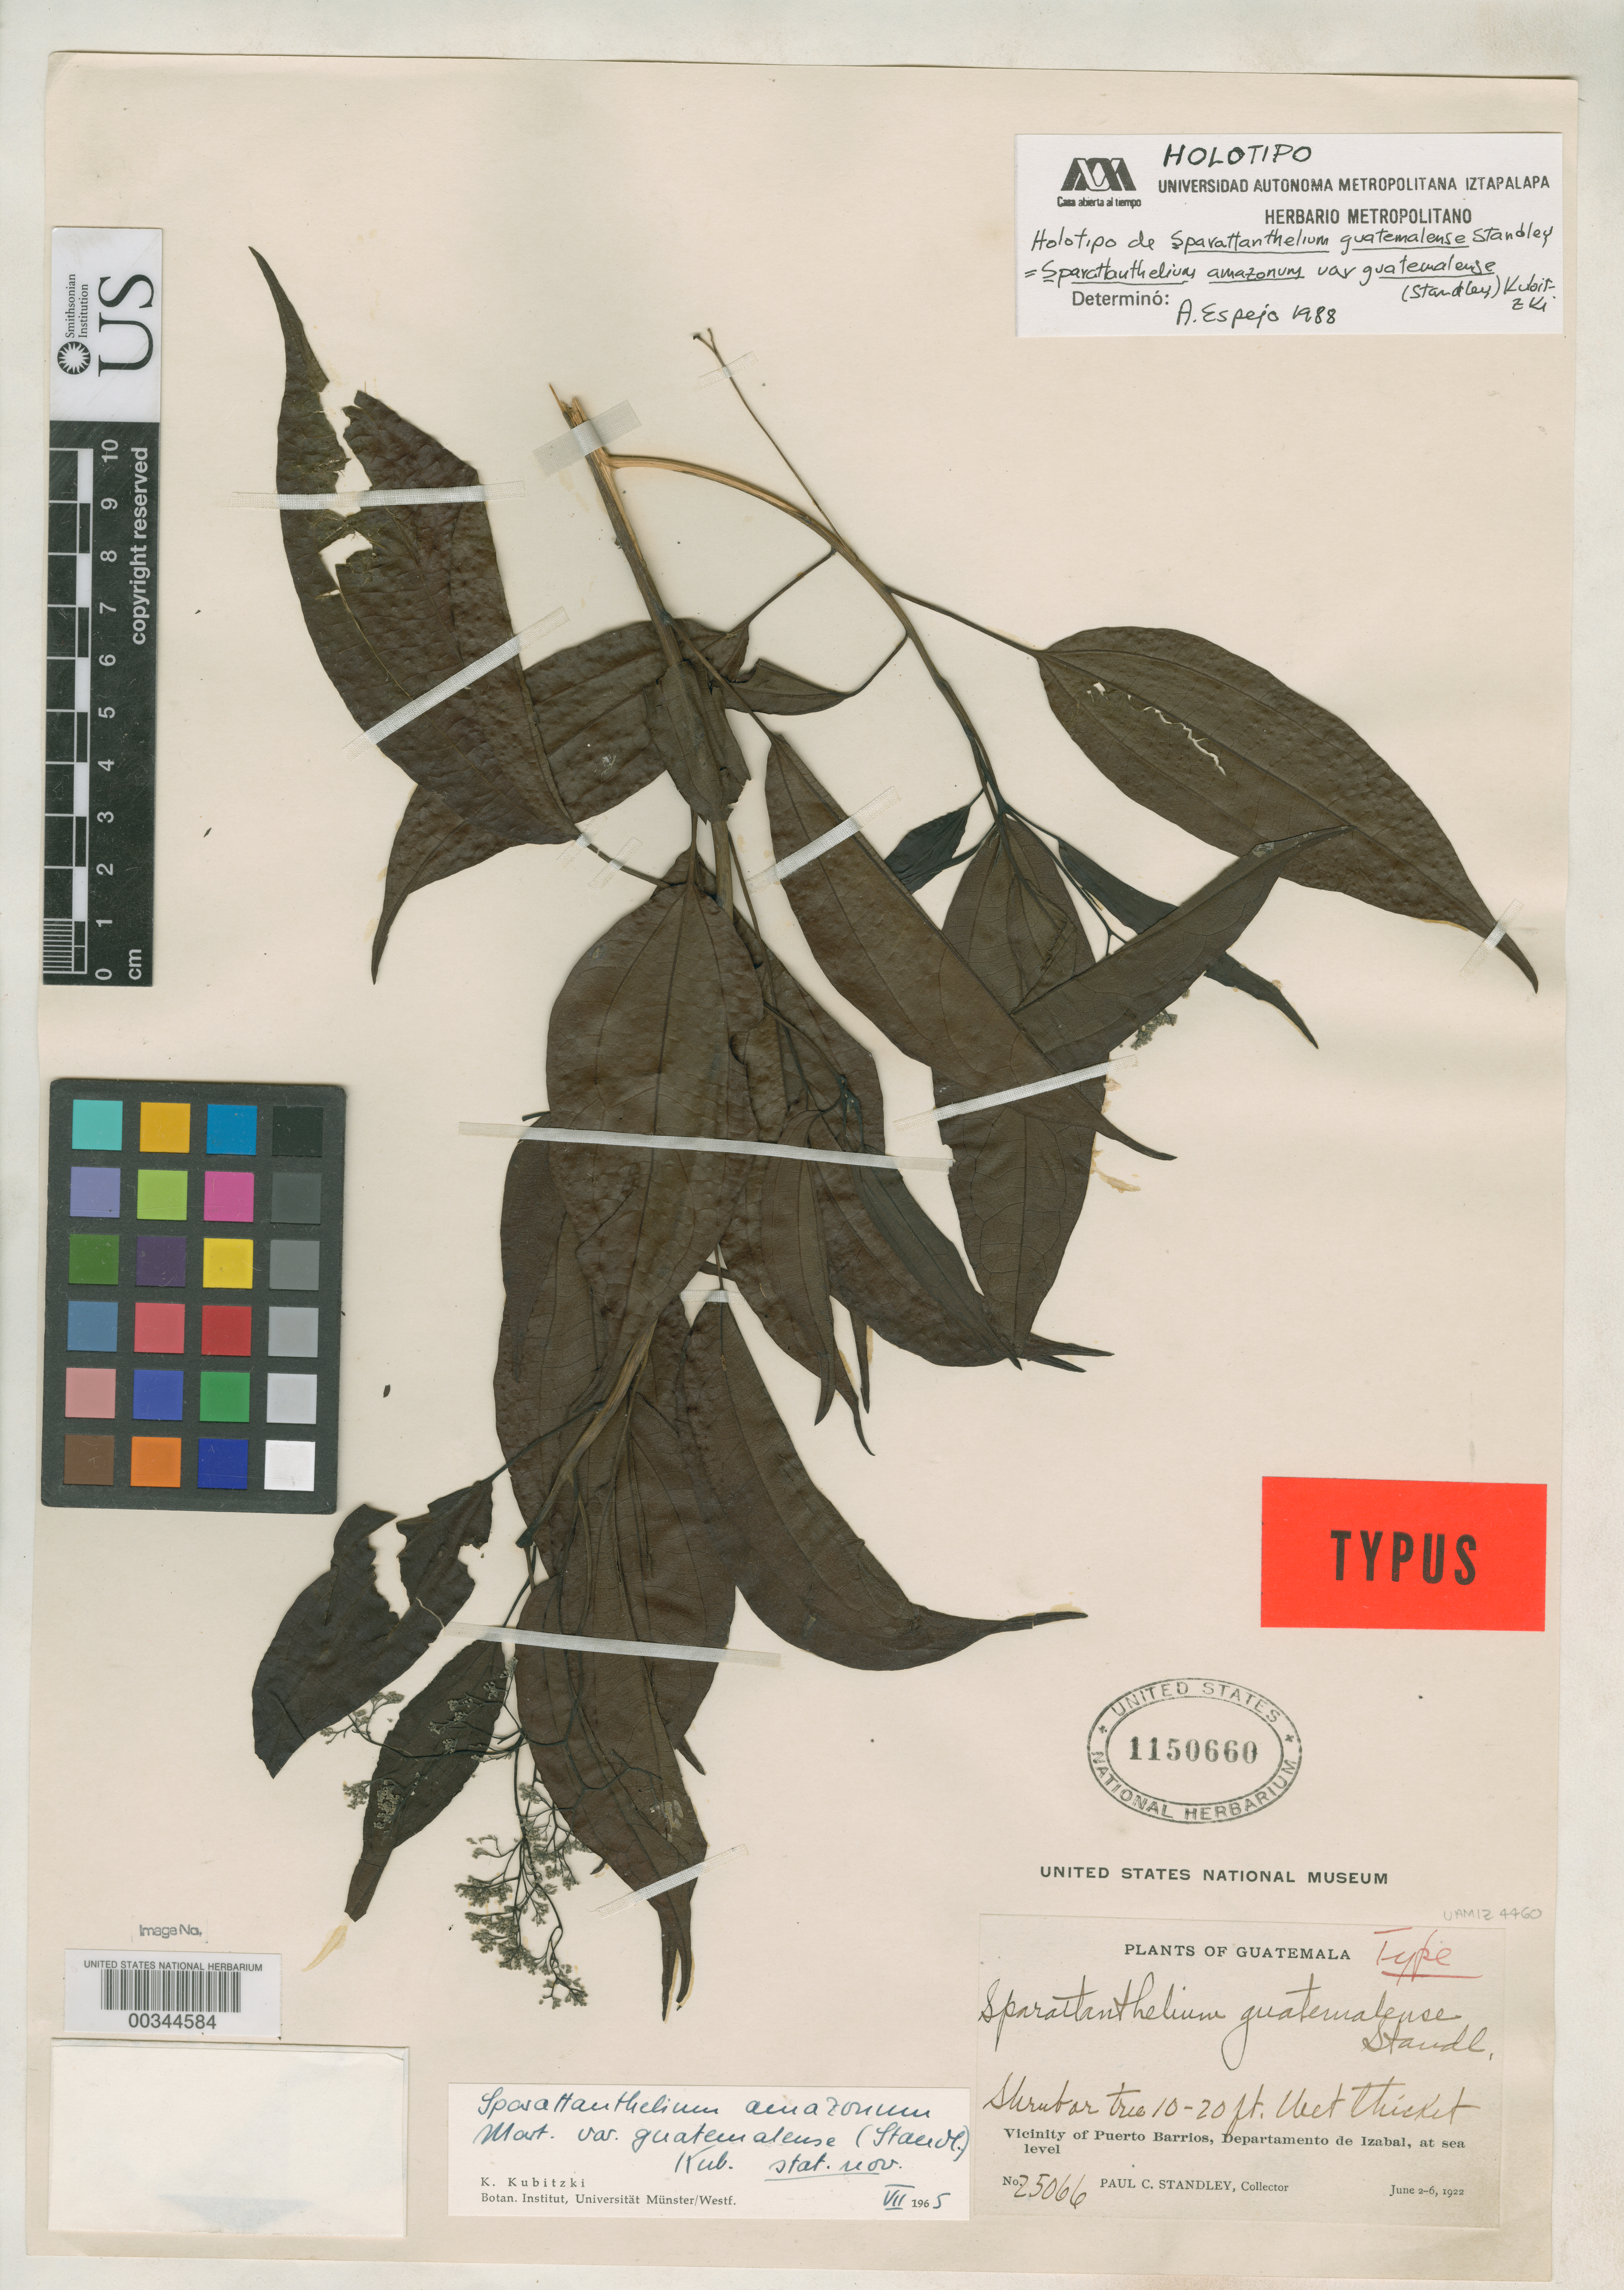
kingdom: Plantae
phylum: Tracheophyta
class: Magnoliopsida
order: Laurales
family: Hernandiaceae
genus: Sparattanthelium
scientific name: Sparattanthelium guatemalense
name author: Standl.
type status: Holotype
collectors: P. C. Standley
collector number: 25066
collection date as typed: Jun 1922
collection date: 1922-06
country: Guatemala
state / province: Izabal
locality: Puerto Barrios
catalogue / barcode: US 1150660